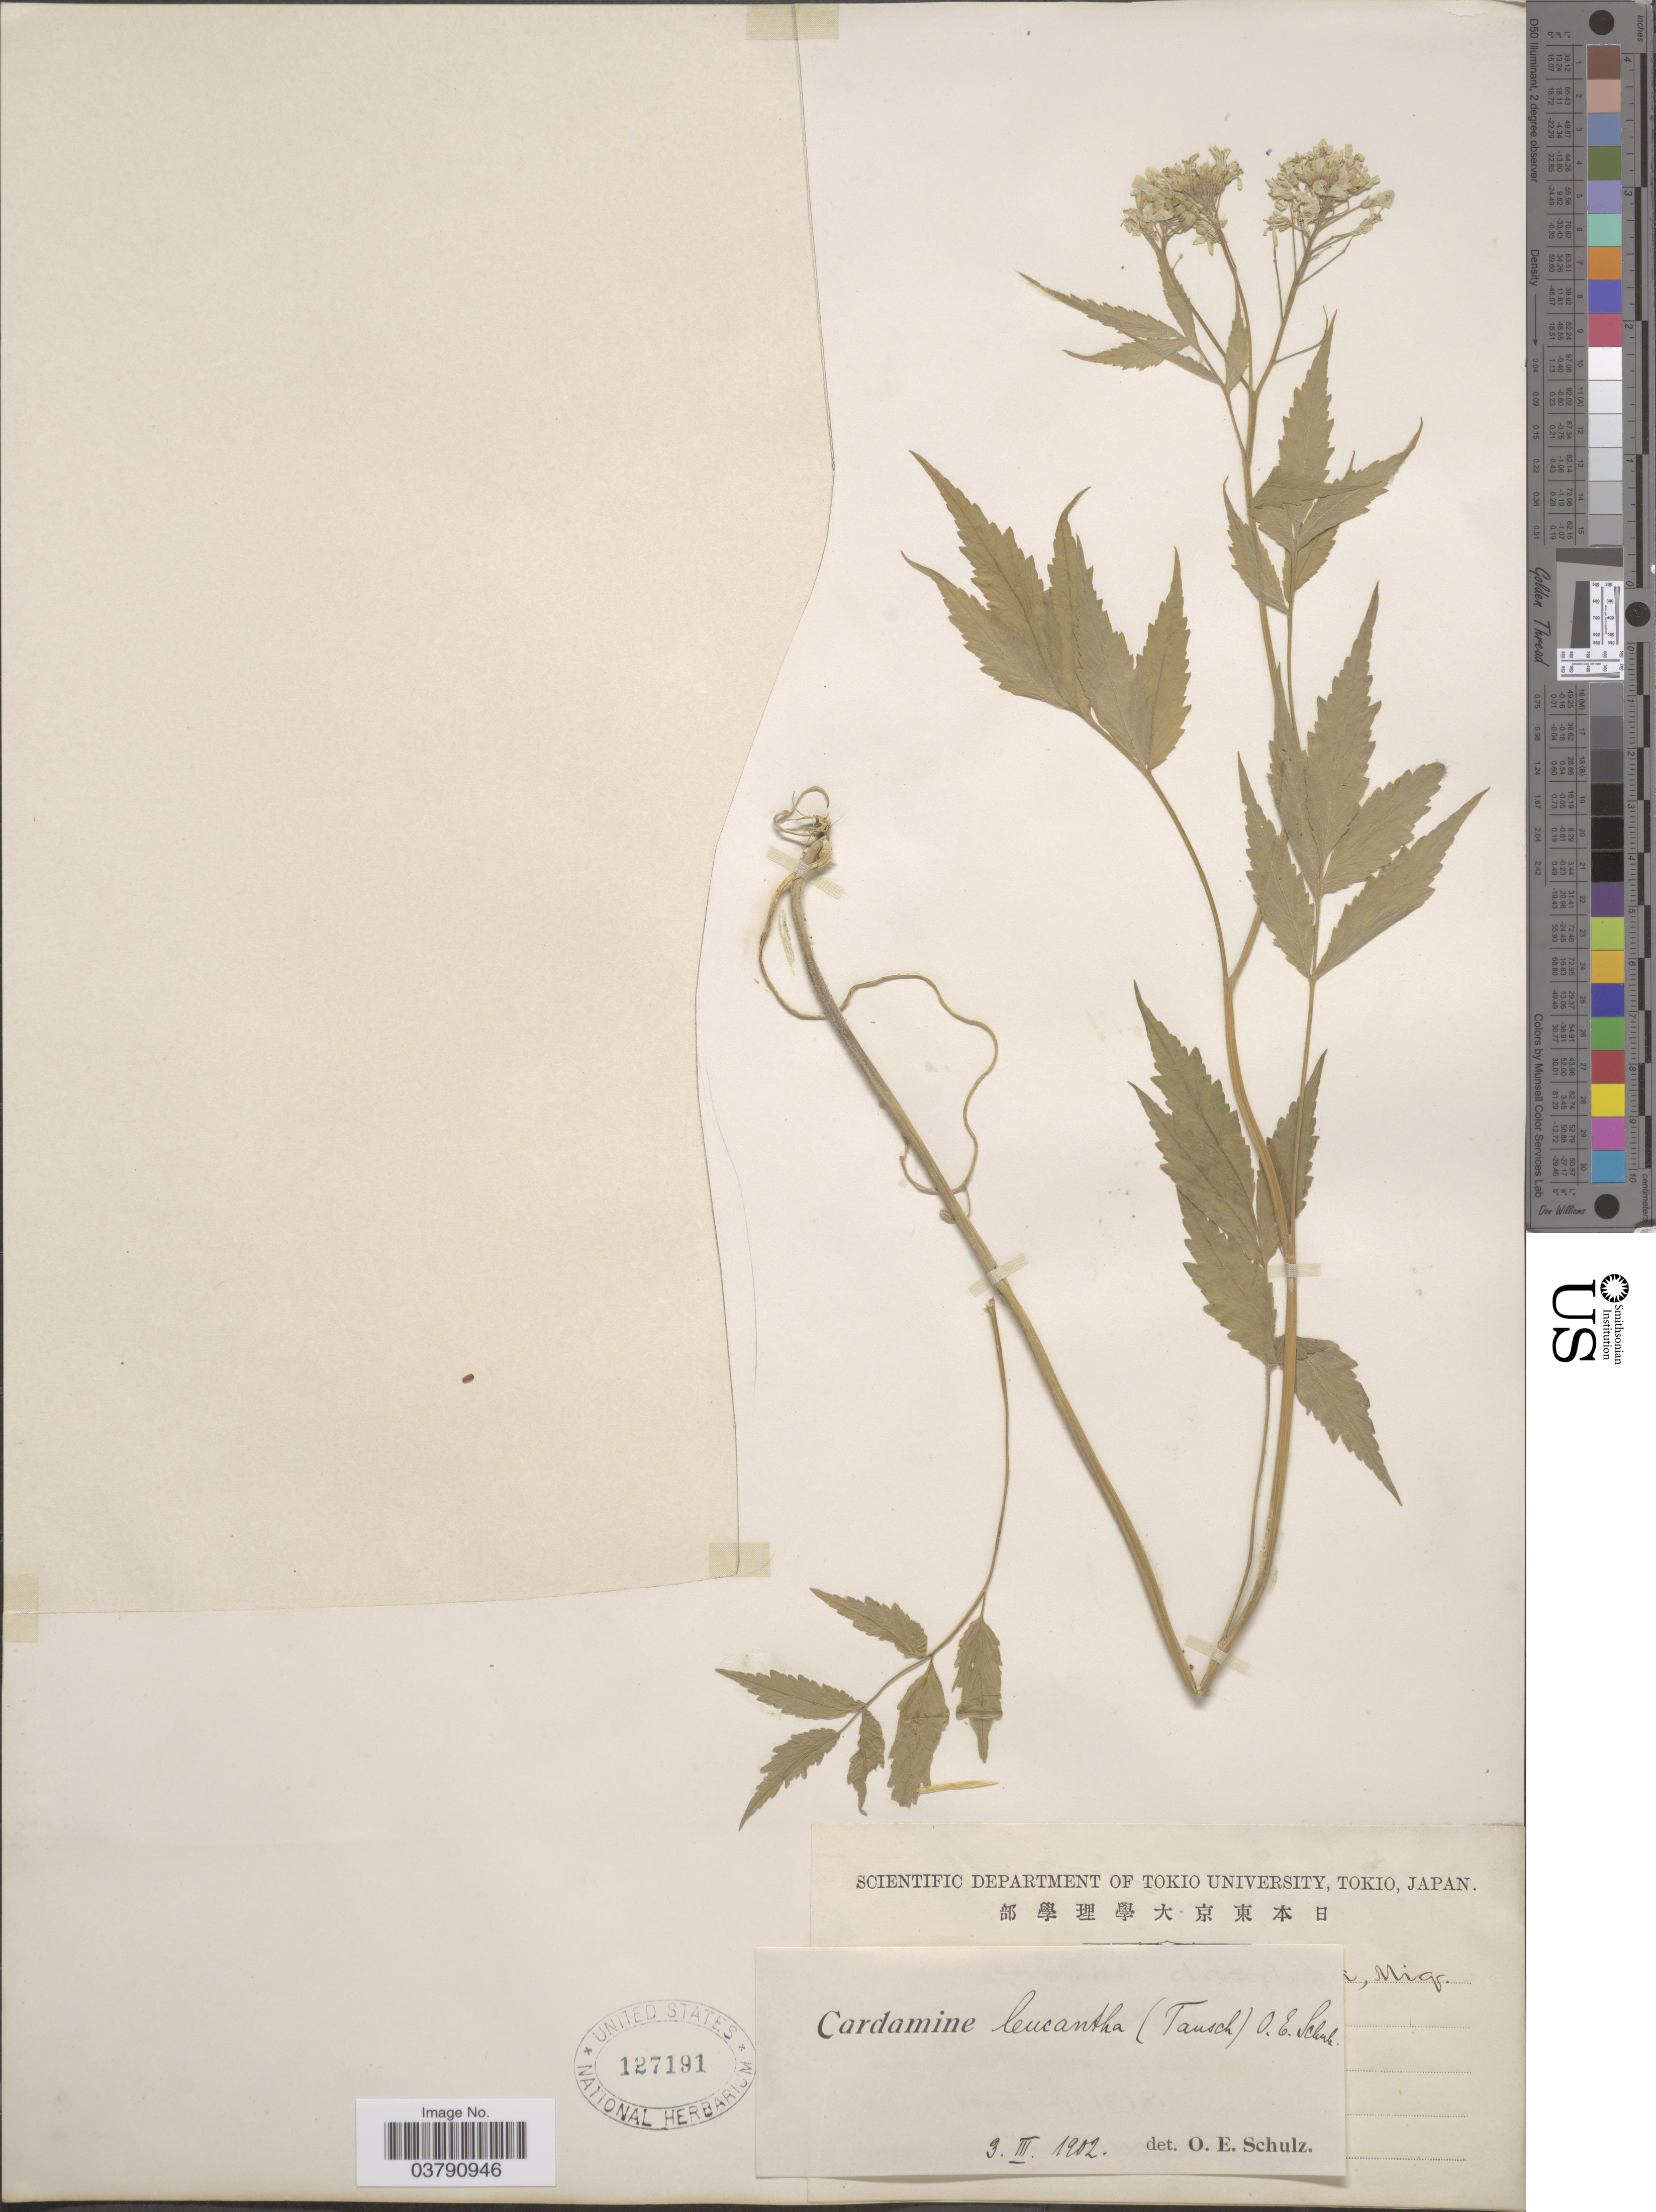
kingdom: Plantae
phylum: Tracheophyta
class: Magnoliopsida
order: Brassicales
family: Brassicaceae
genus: Cardamine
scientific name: Cardamine leucantha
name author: (Tausch) O.E. Schulz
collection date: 1878-04-29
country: Japan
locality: Chichibu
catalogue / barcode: US 127191